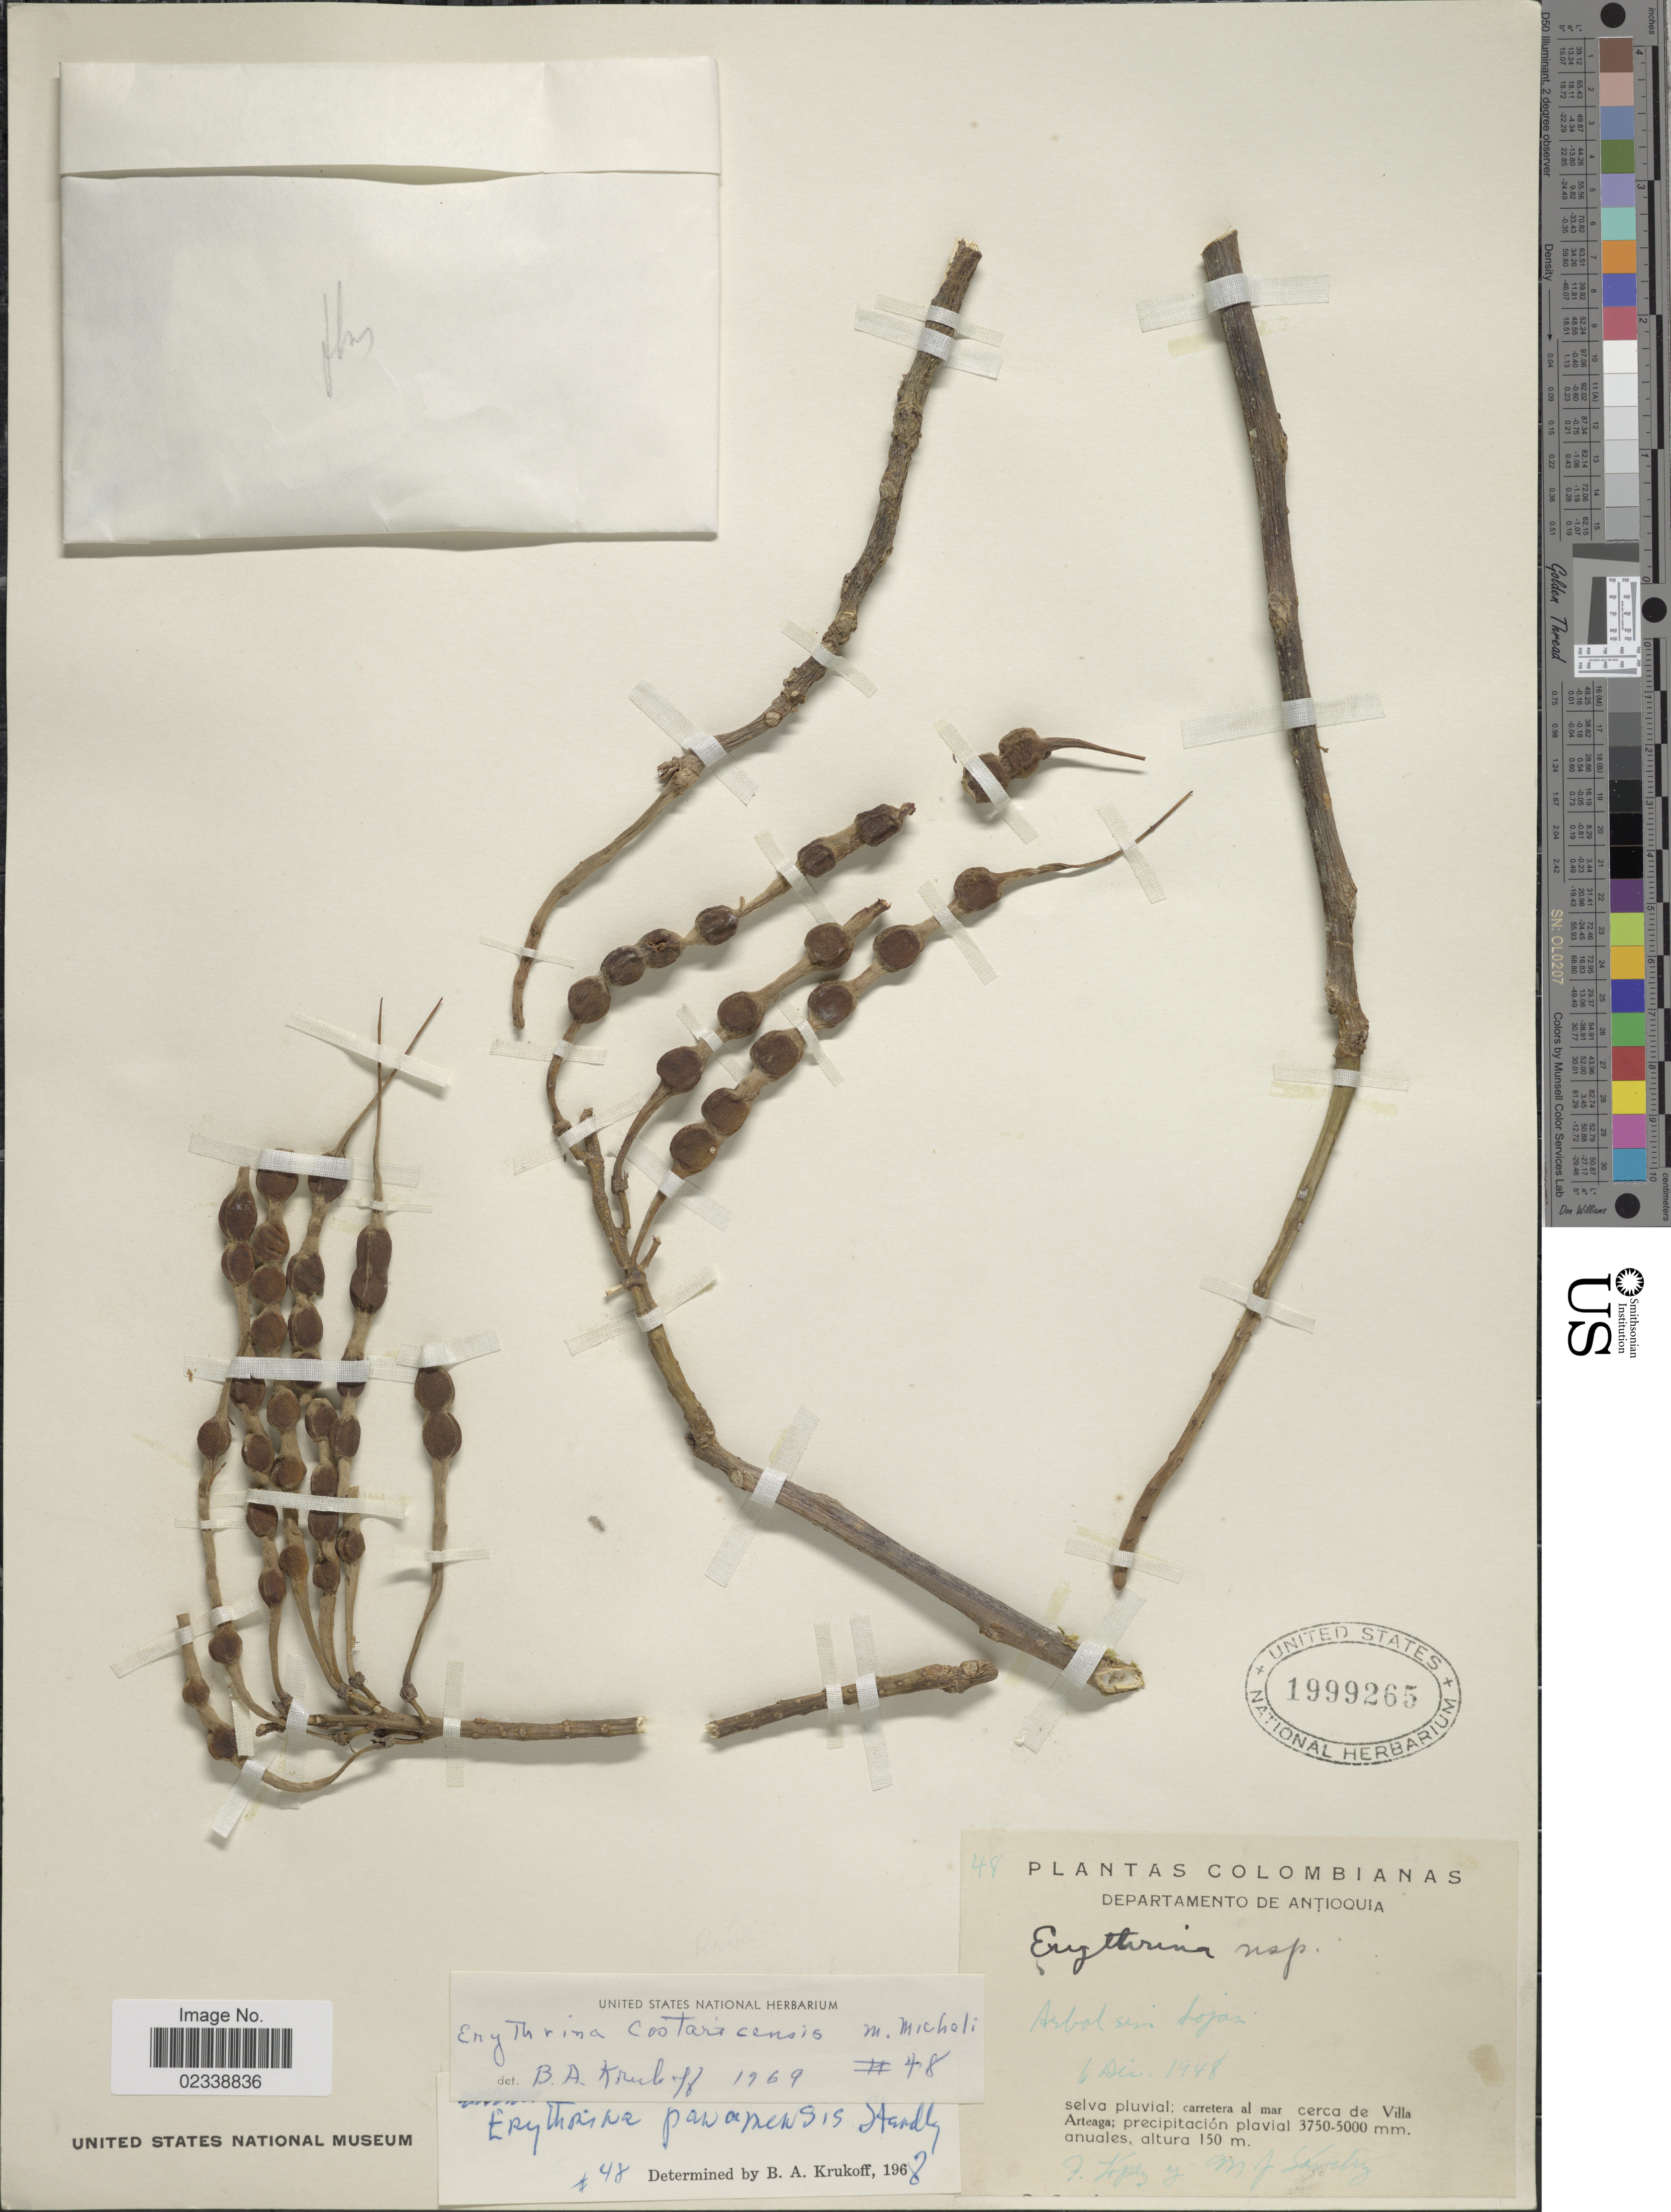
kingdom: Plantae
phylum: Tracheophyta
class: Magnoliopsida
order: Fabales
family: Fabaceae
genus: Erythrina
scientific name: Erythrina costaricensis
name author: Micheli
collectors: F. Lopéz & M. Sanchez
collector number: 48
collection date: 1948-12-06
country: Colombia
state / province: Antioquia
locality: Carretera al mar cerca de Villa Arteaga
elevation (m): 150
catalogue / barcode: US 1999265